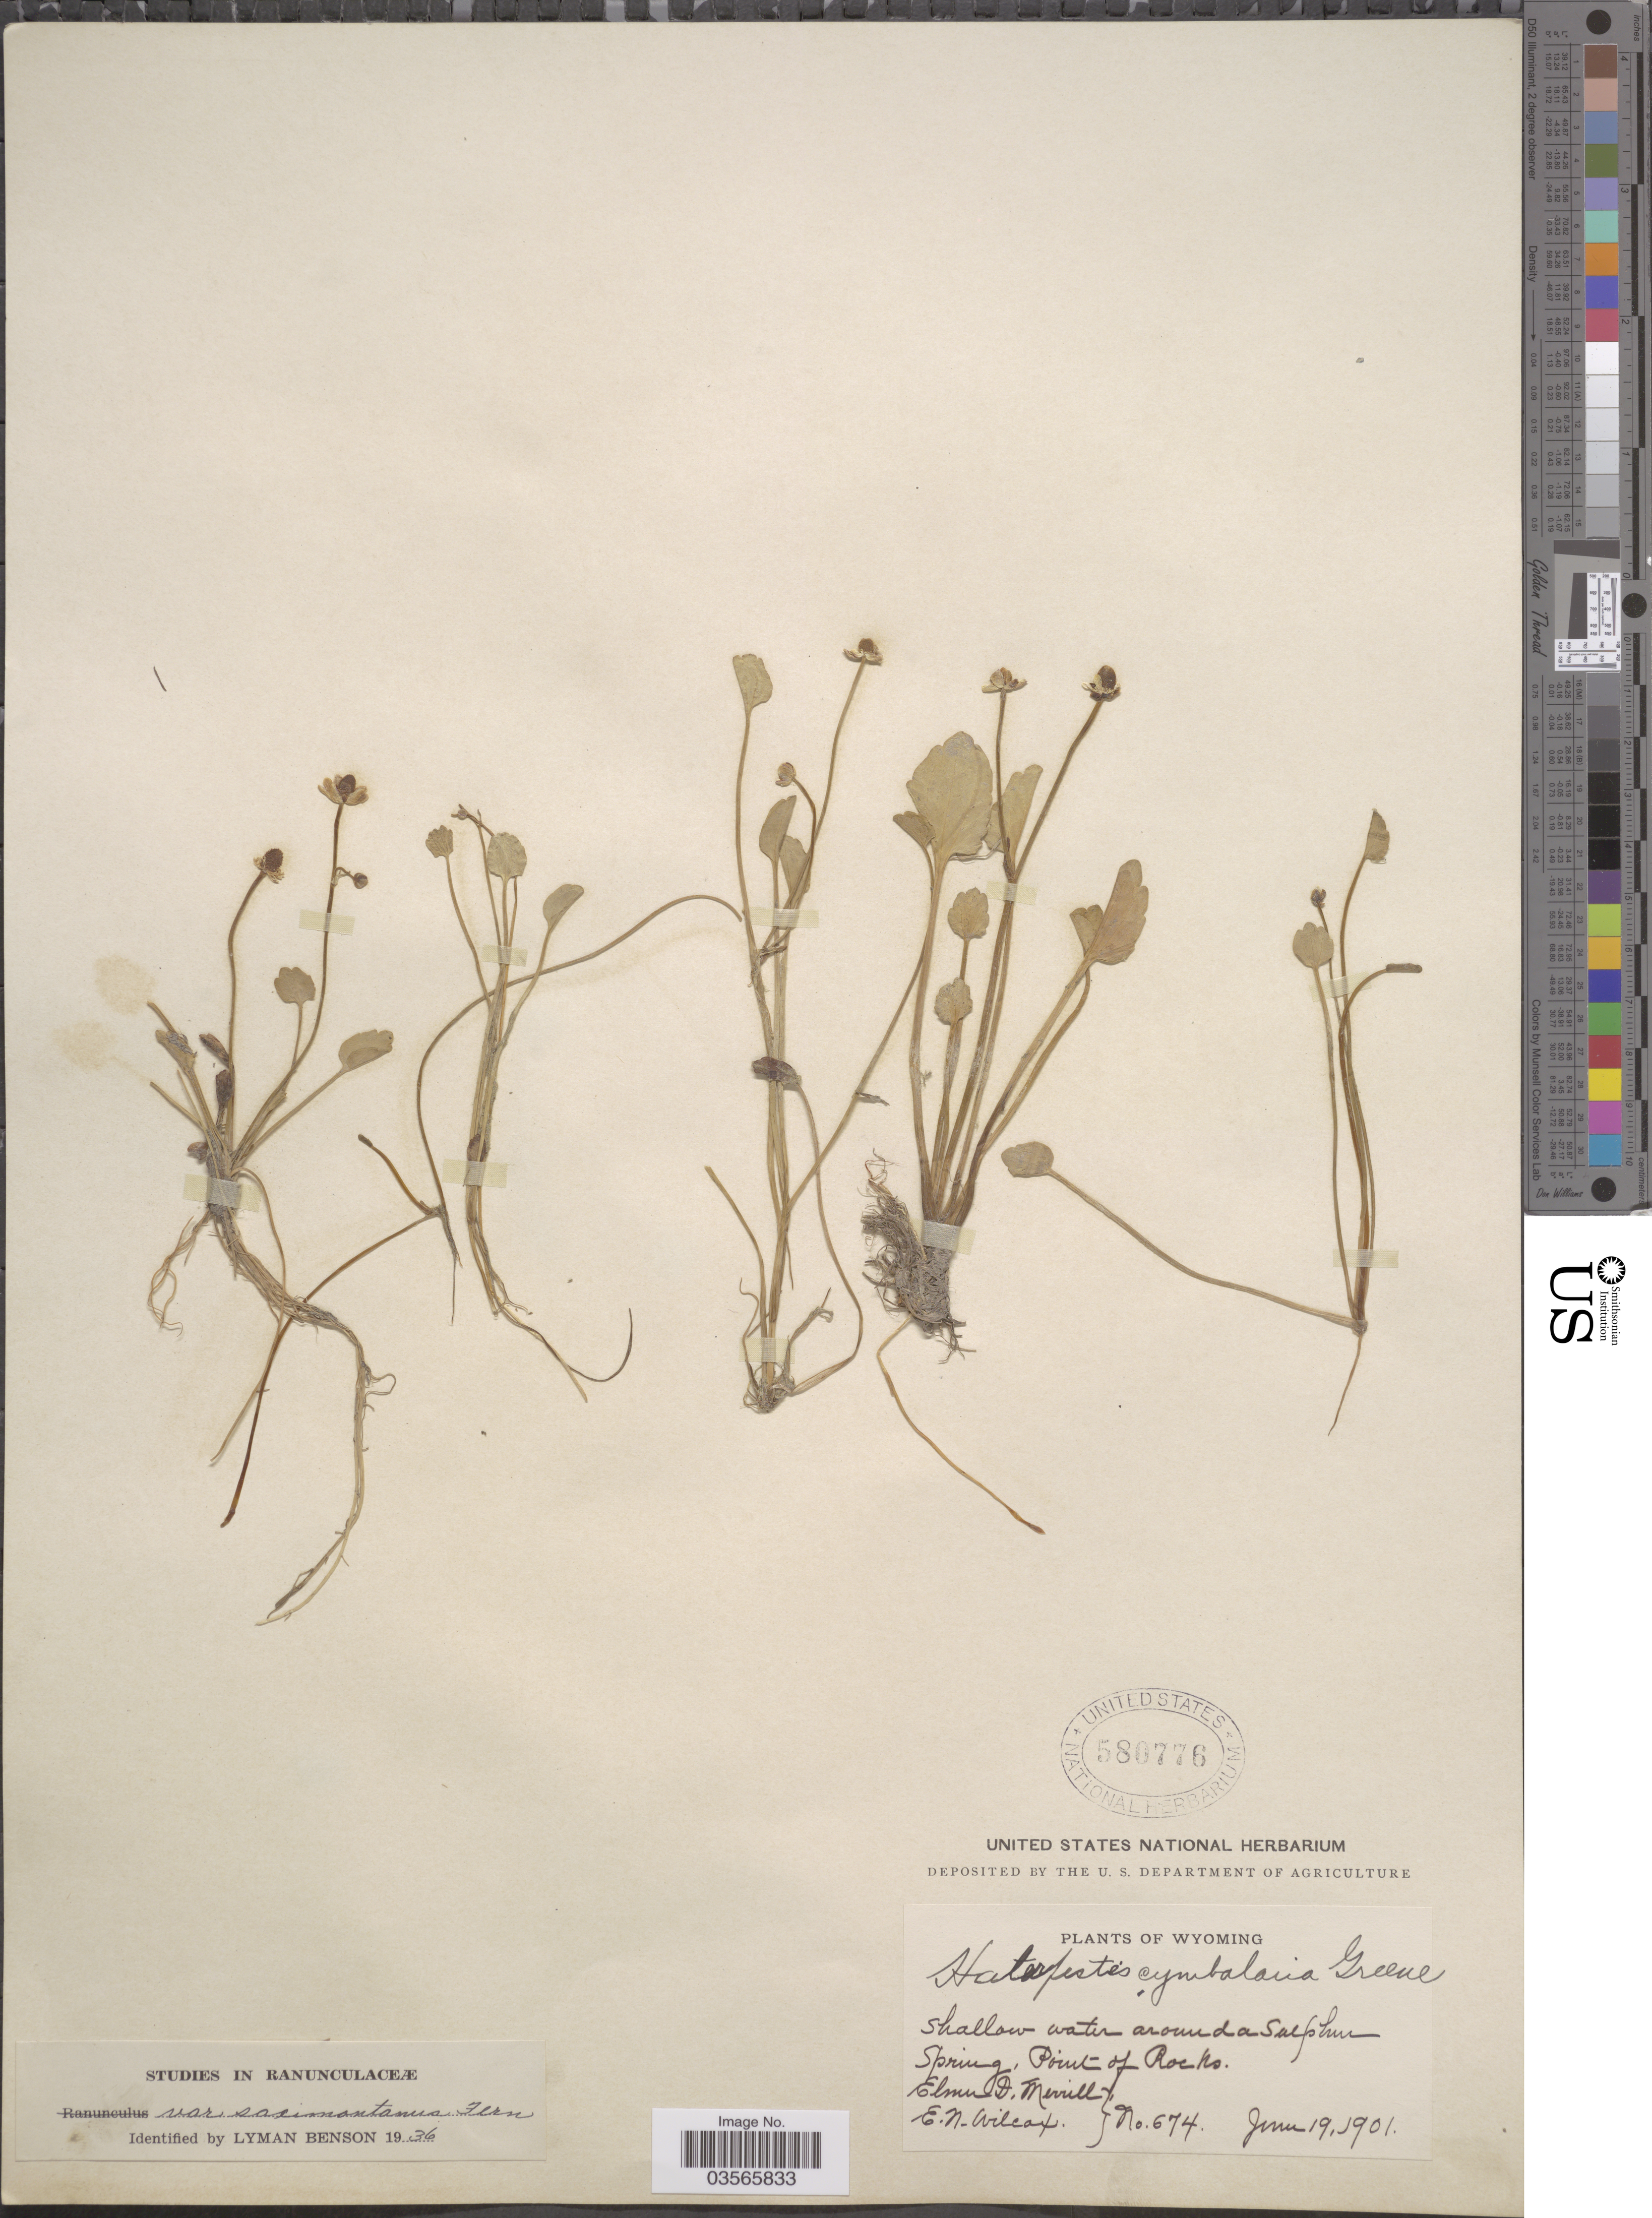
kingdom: Plantae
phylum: Tracheophyta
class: Magnoliopsida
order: Ranunculales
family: Ranunculaceae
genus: Halerpestes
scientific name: Halerpestes cymbalaria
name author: (Pursh) Greene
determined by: Strong, M. T., (US), Smithsonian Institution - National Museum of Natural History (UNITED STATES)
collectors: E. D. Merrill & E. Wilcox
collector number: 674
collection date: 1901-06-19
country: United States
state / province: Wyoming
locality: Shallow water around a Sulphur Spring, Point of Rocks.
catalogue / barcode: US 580776